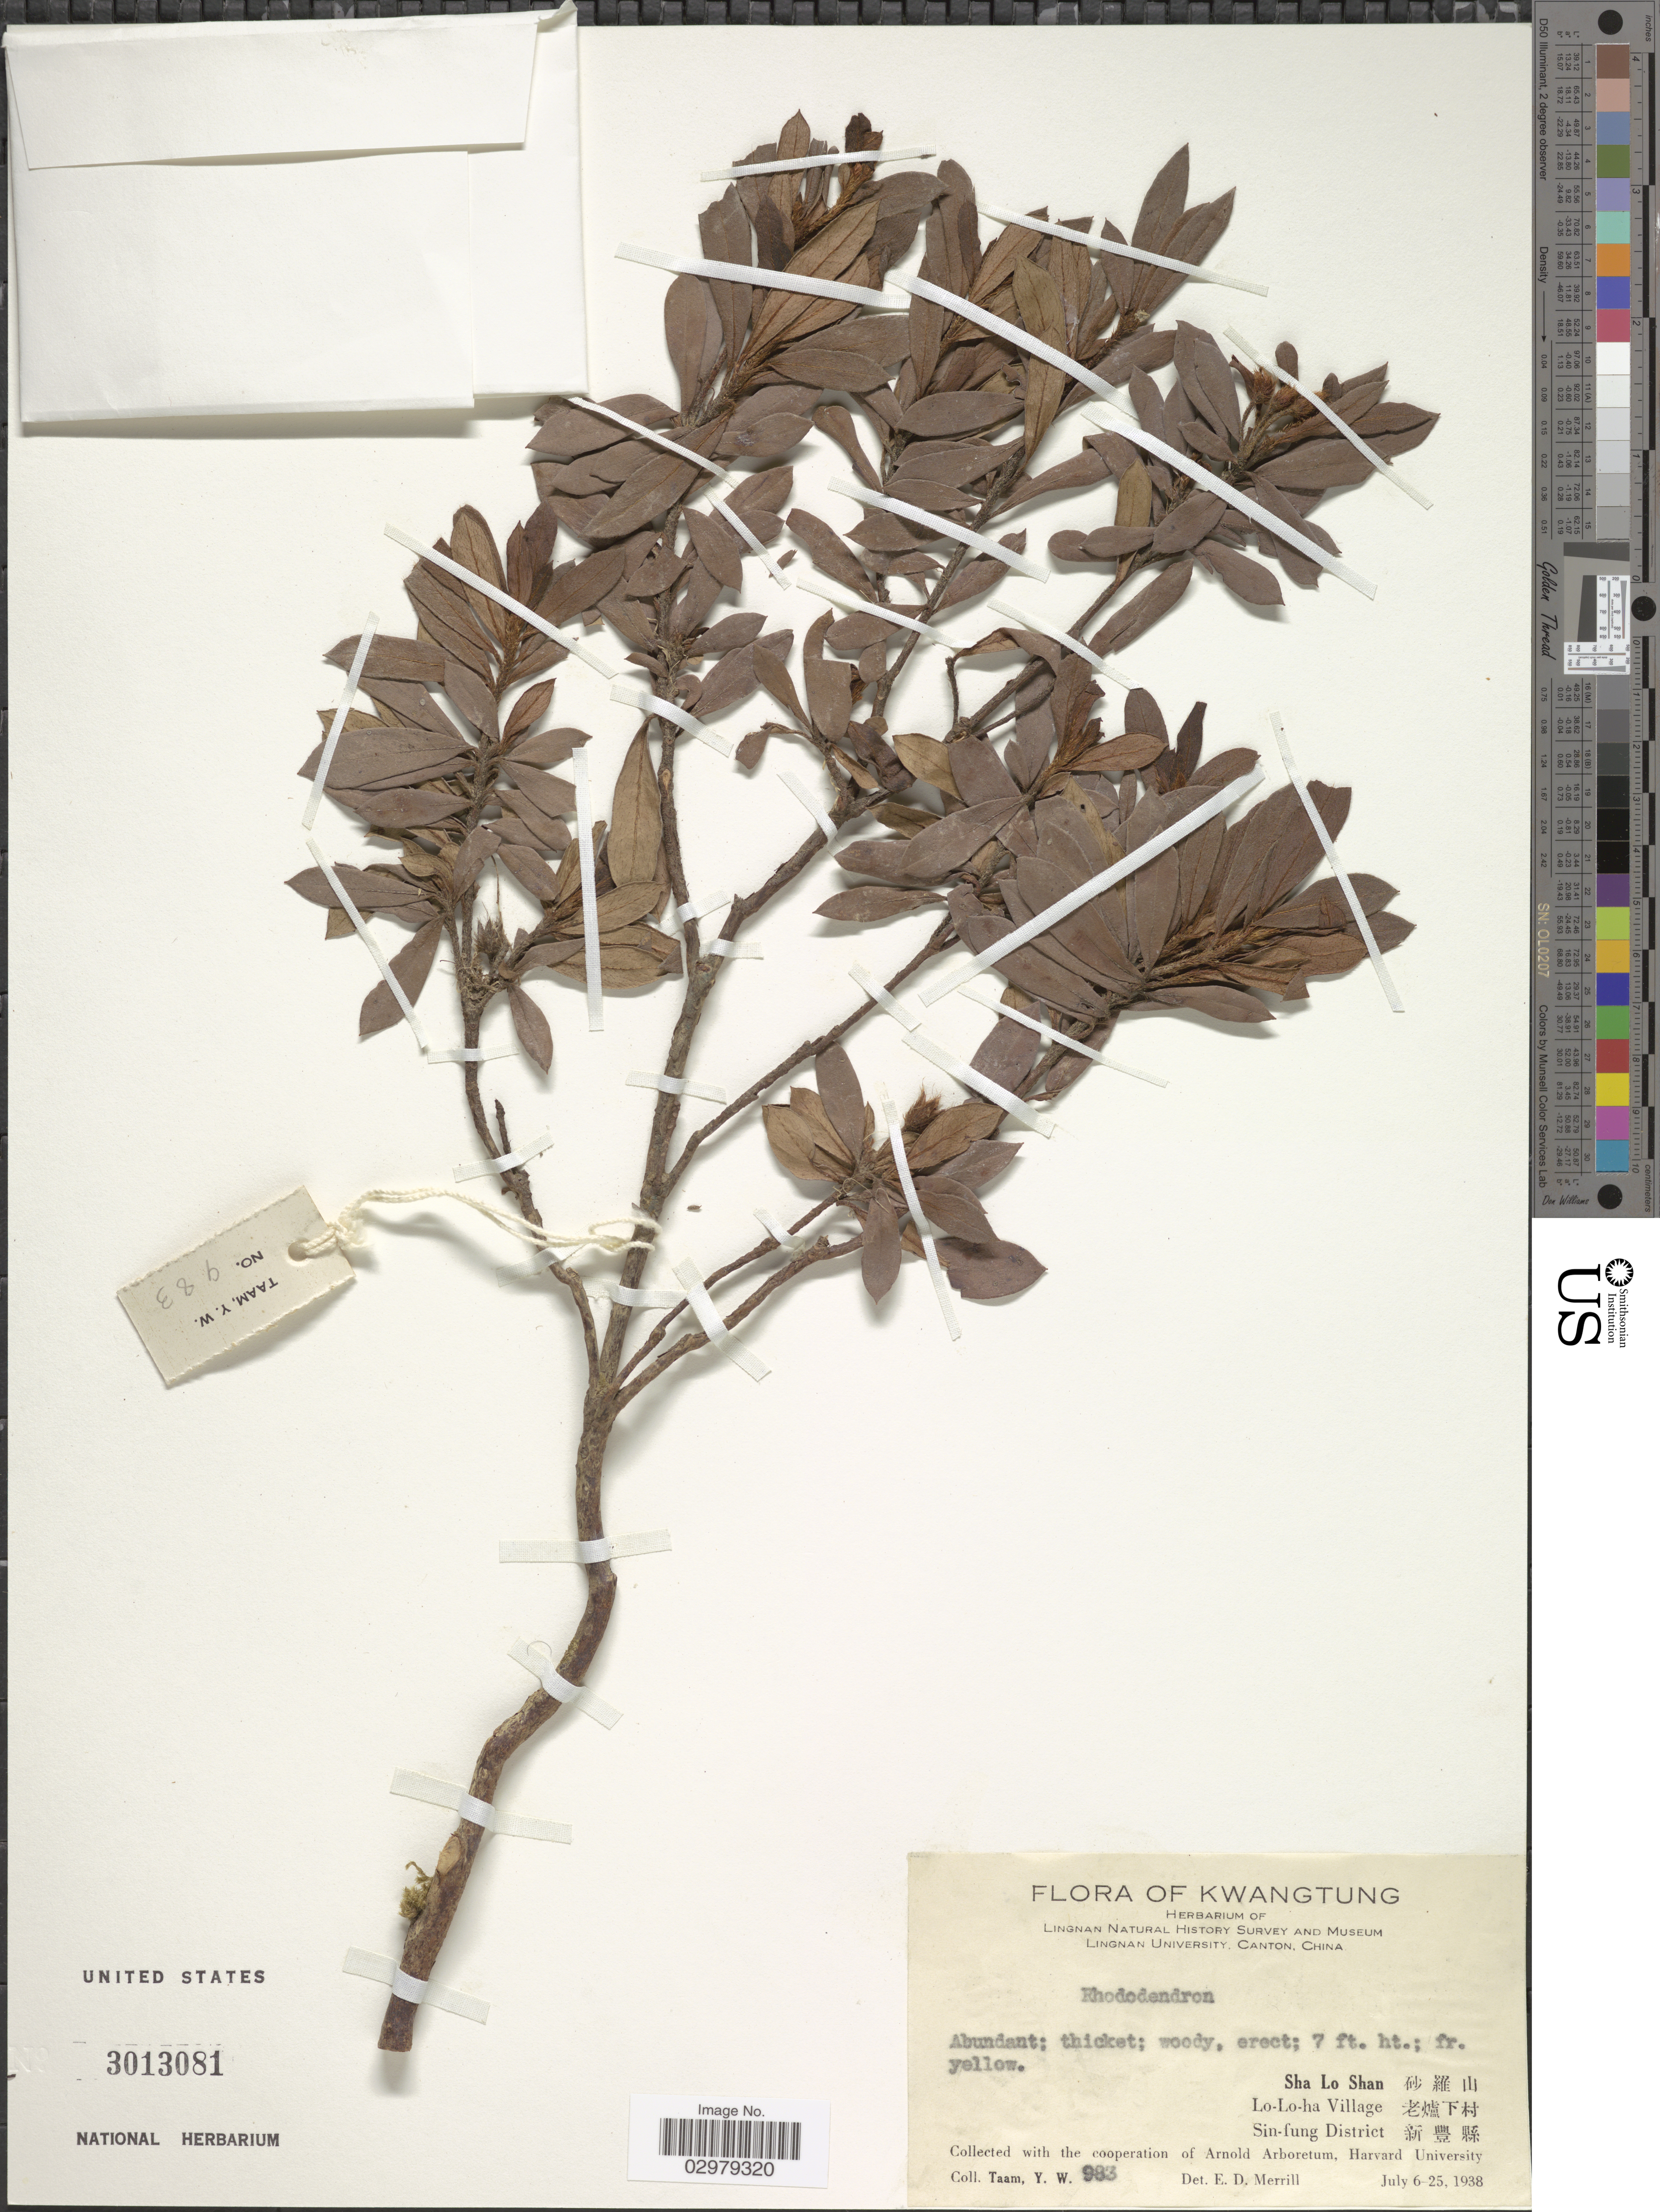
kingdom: Plantae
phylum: Tracheophyta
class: Magnoliopsida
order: Ericales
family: Ericaceae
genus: Rhododendron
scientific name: Rhododendron sp.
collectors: Y. W. Taam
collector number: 983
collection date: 1938-07-06/1938-07-25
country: China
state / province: Guangdong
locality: Kwangtung. Sha Lo Shan. Lo-Lo-ha Village Sin-fung Distrit.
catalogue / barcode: US 3013081